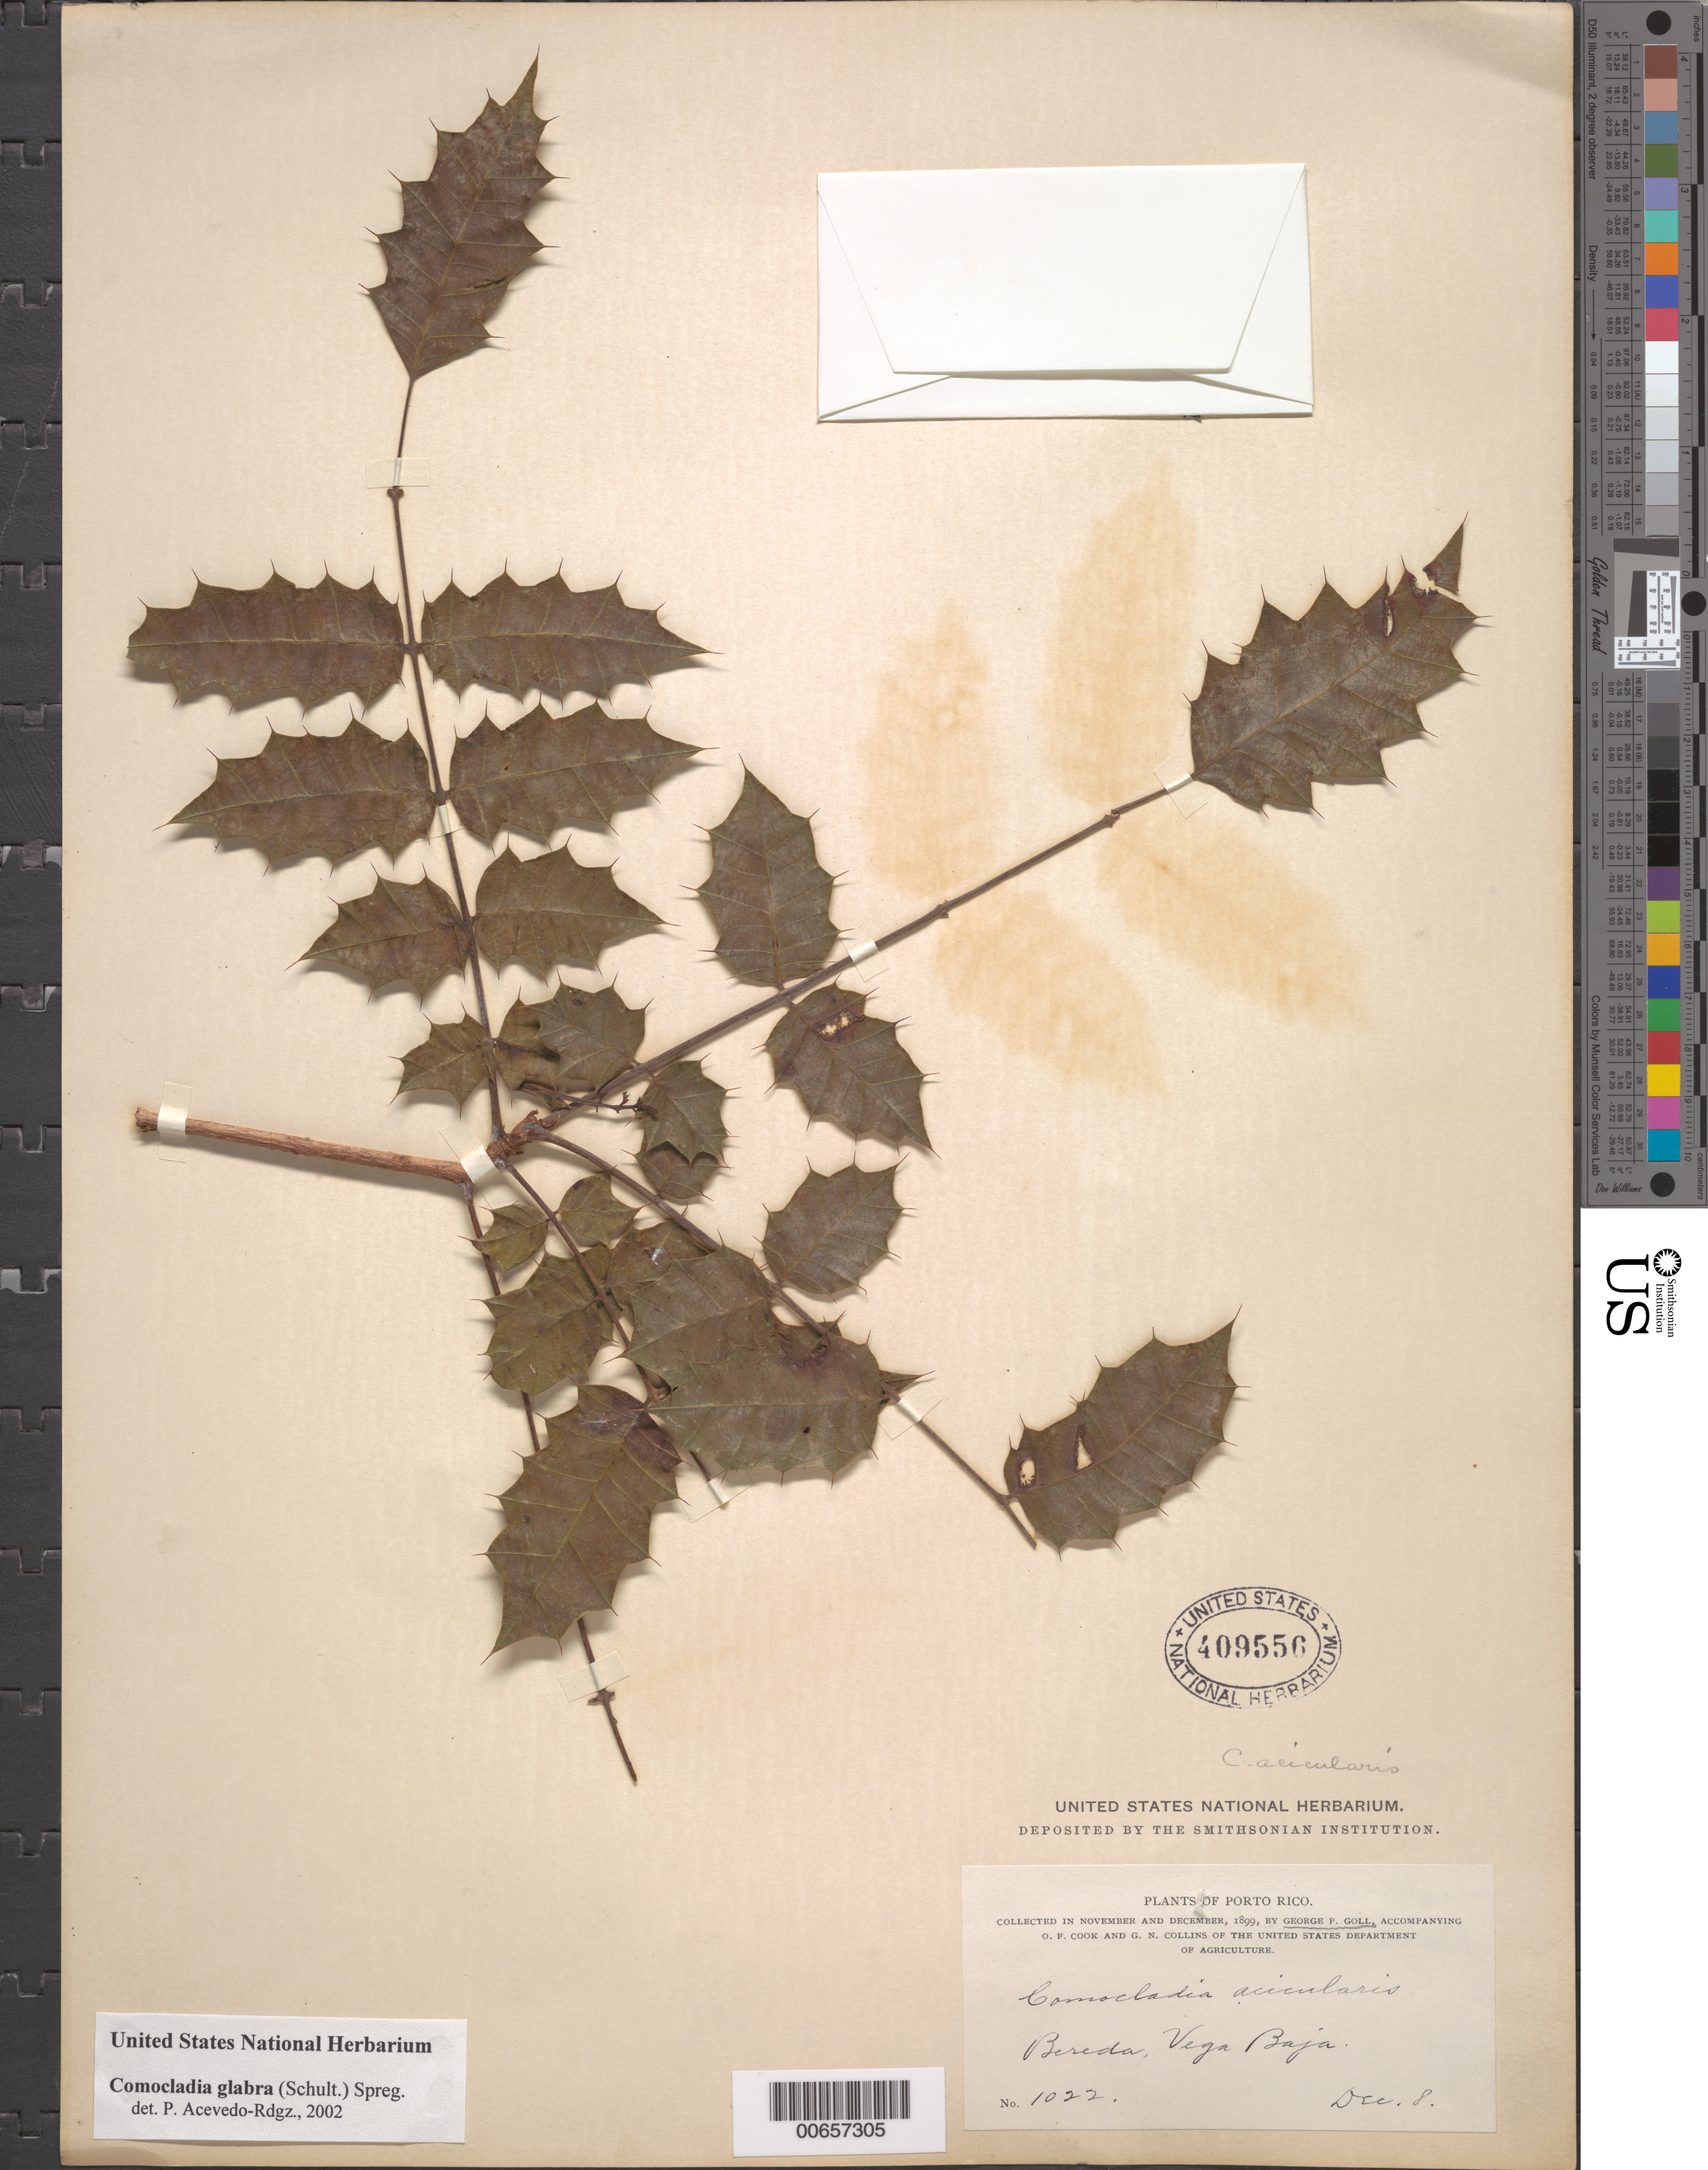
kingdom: Plantae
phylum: Tracheophyta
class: Magnoliopsida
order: Sapindales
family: Anacardiaceae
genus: Comocladia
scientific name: Comocladia glabra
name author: (Schult.) Spreng.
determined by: Acevedo-Rodríguez, P., (BOT), Smithsonian Institution - National Museum of Natural History (UNITED STATES)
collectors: G. Goll, O. F. Cook & G. N. Collins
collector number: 1022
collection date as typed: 08 Dec 1899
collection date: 1899-12-08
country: Puerto Rico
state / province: Vega Baja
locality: Bereda, Vega Baja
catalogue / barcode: US 409556